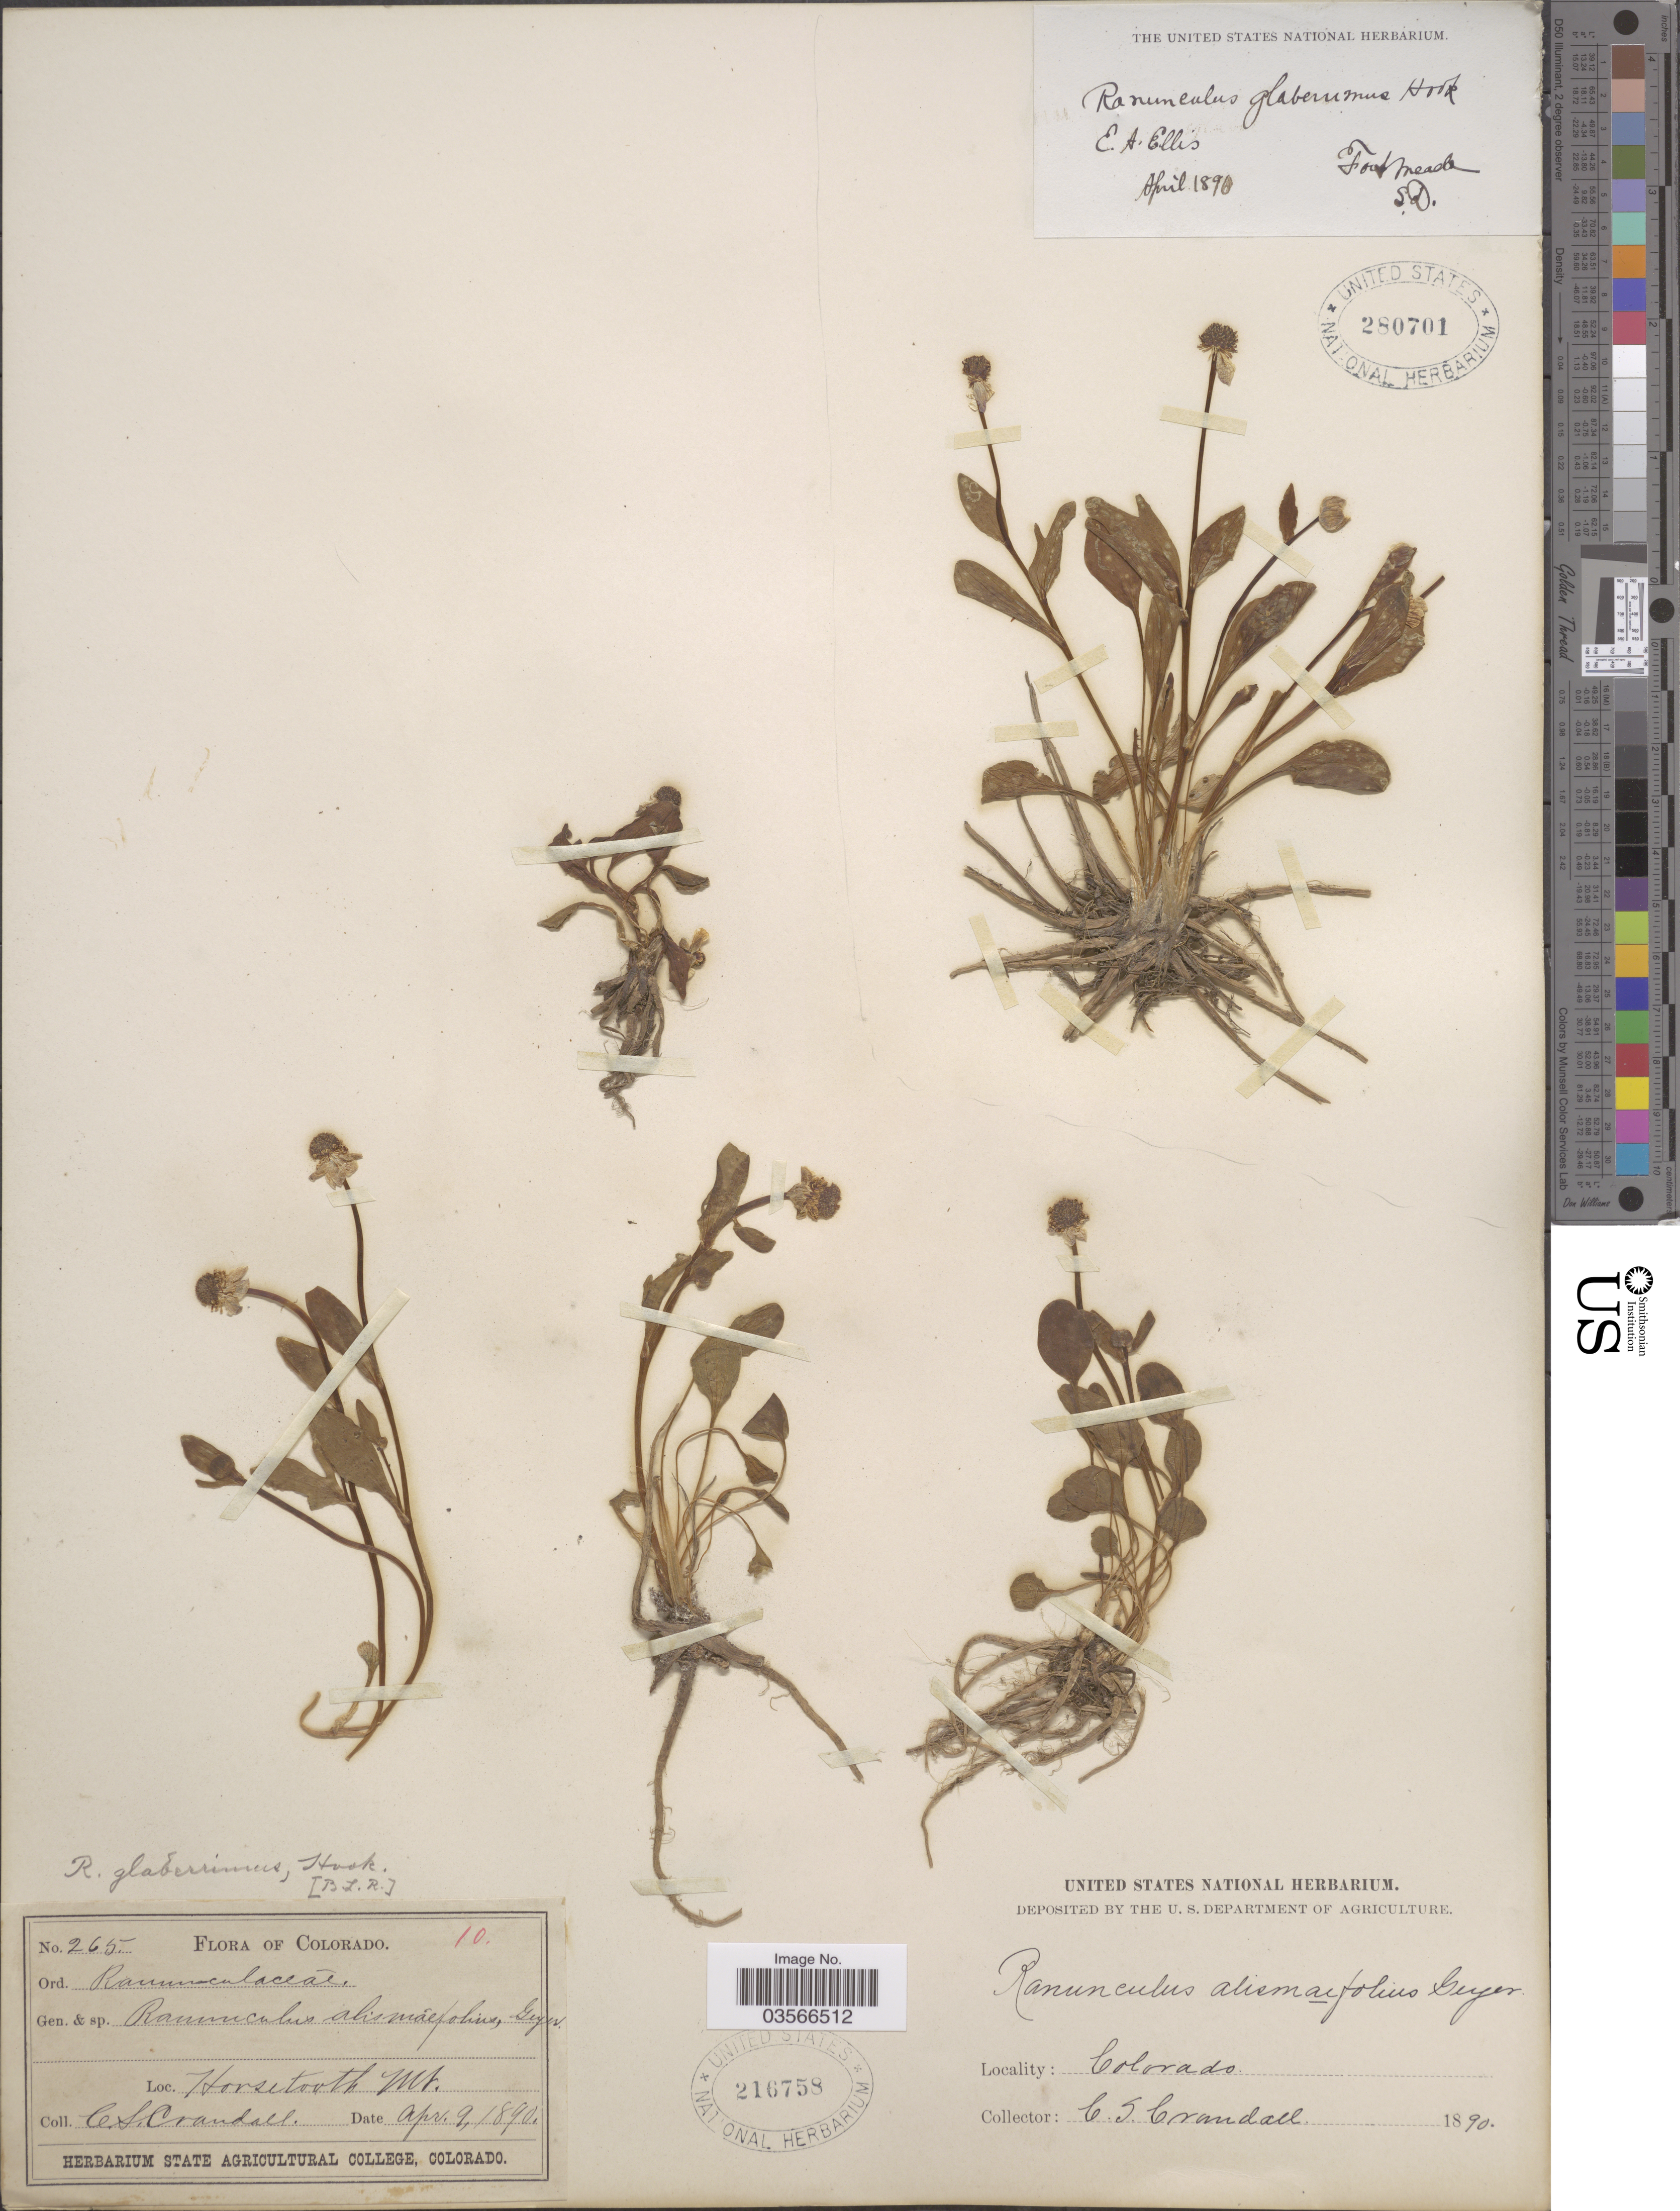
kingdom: Plantae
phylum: Tracheophyta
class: Magnoliopsida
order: Ranunculales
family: Ranunculaceae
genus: Ranunculus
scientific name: Ranunculus glaberrimus var. ellipticus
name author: (Greene) Greene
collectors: E. Ellis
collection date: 1890-04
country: United States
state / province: South Dakota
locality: Fort Meade.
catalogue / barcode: US 280701-2